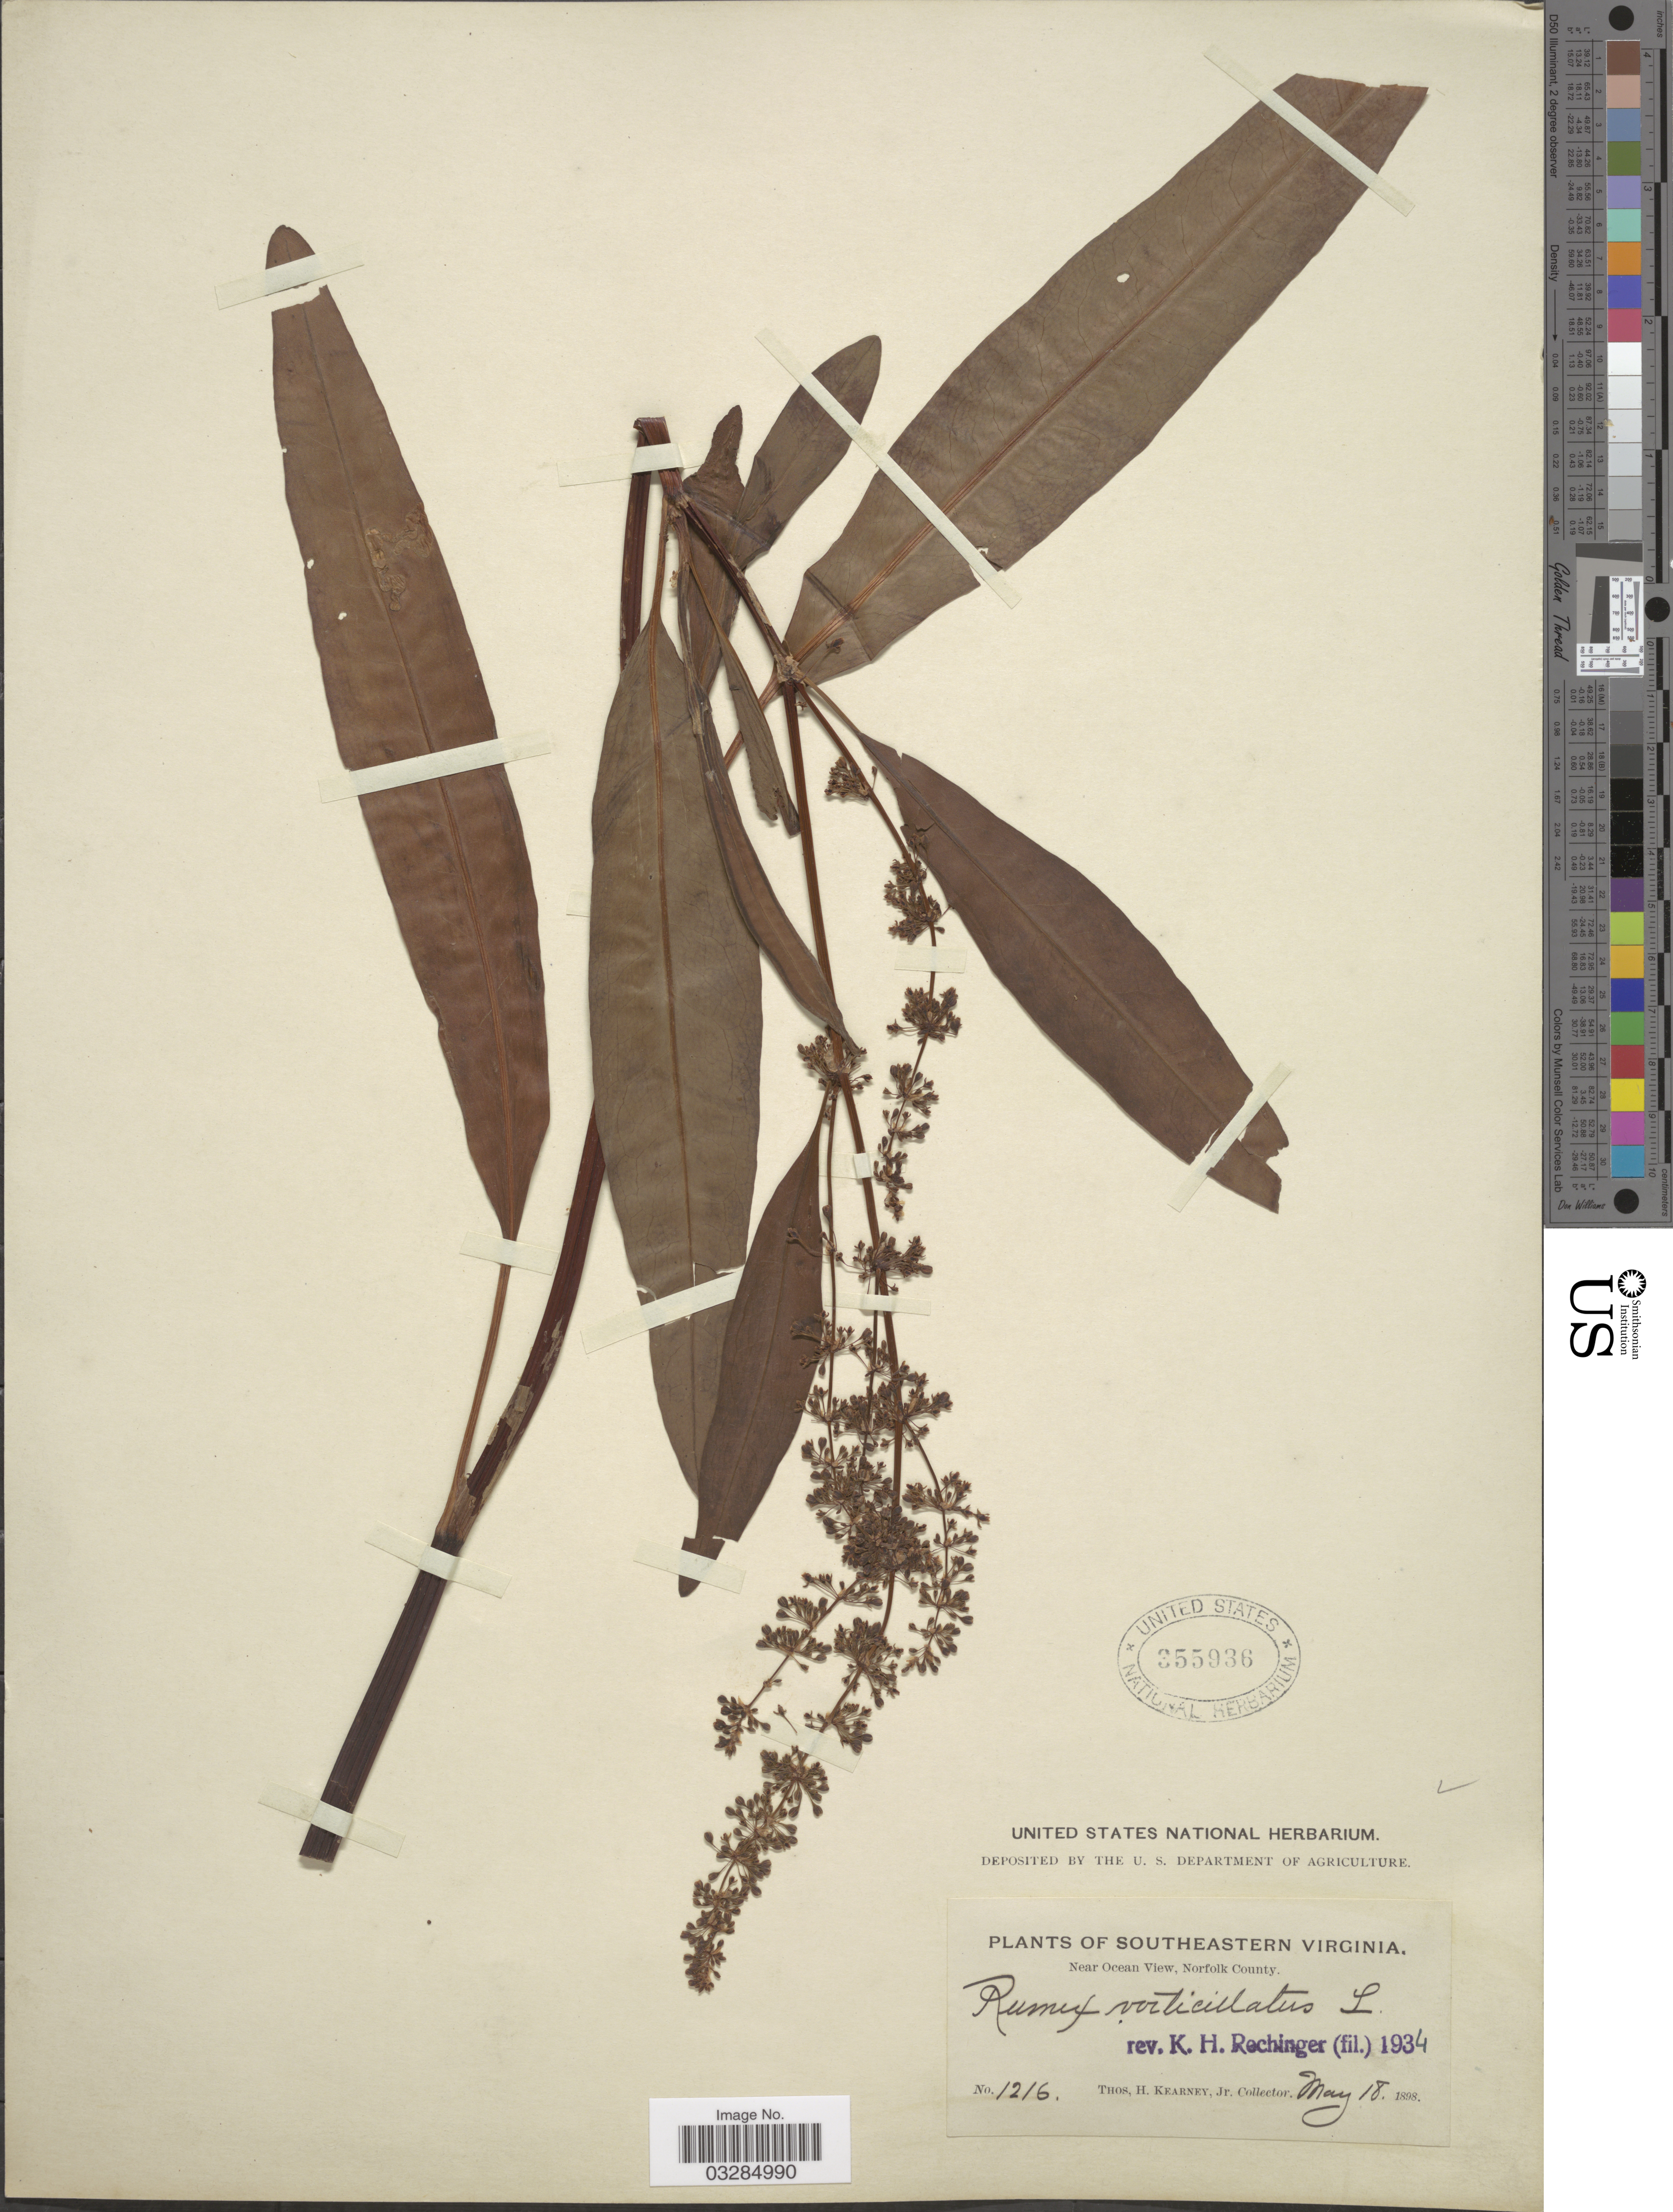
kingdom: Plantae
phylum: Tracheophyta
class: Magnoliopsida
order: Caryophyllales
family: Polygonaceae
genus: Rumex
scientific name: Rumex verticillatus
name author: L.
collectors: T. H. Kearney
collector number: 1216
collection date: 1898-05-18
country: United States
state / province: Virginia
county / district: City of Norfolk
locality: Southeastern Virginia. Near Ocean View, Norfolk County.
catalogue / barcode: US 355936